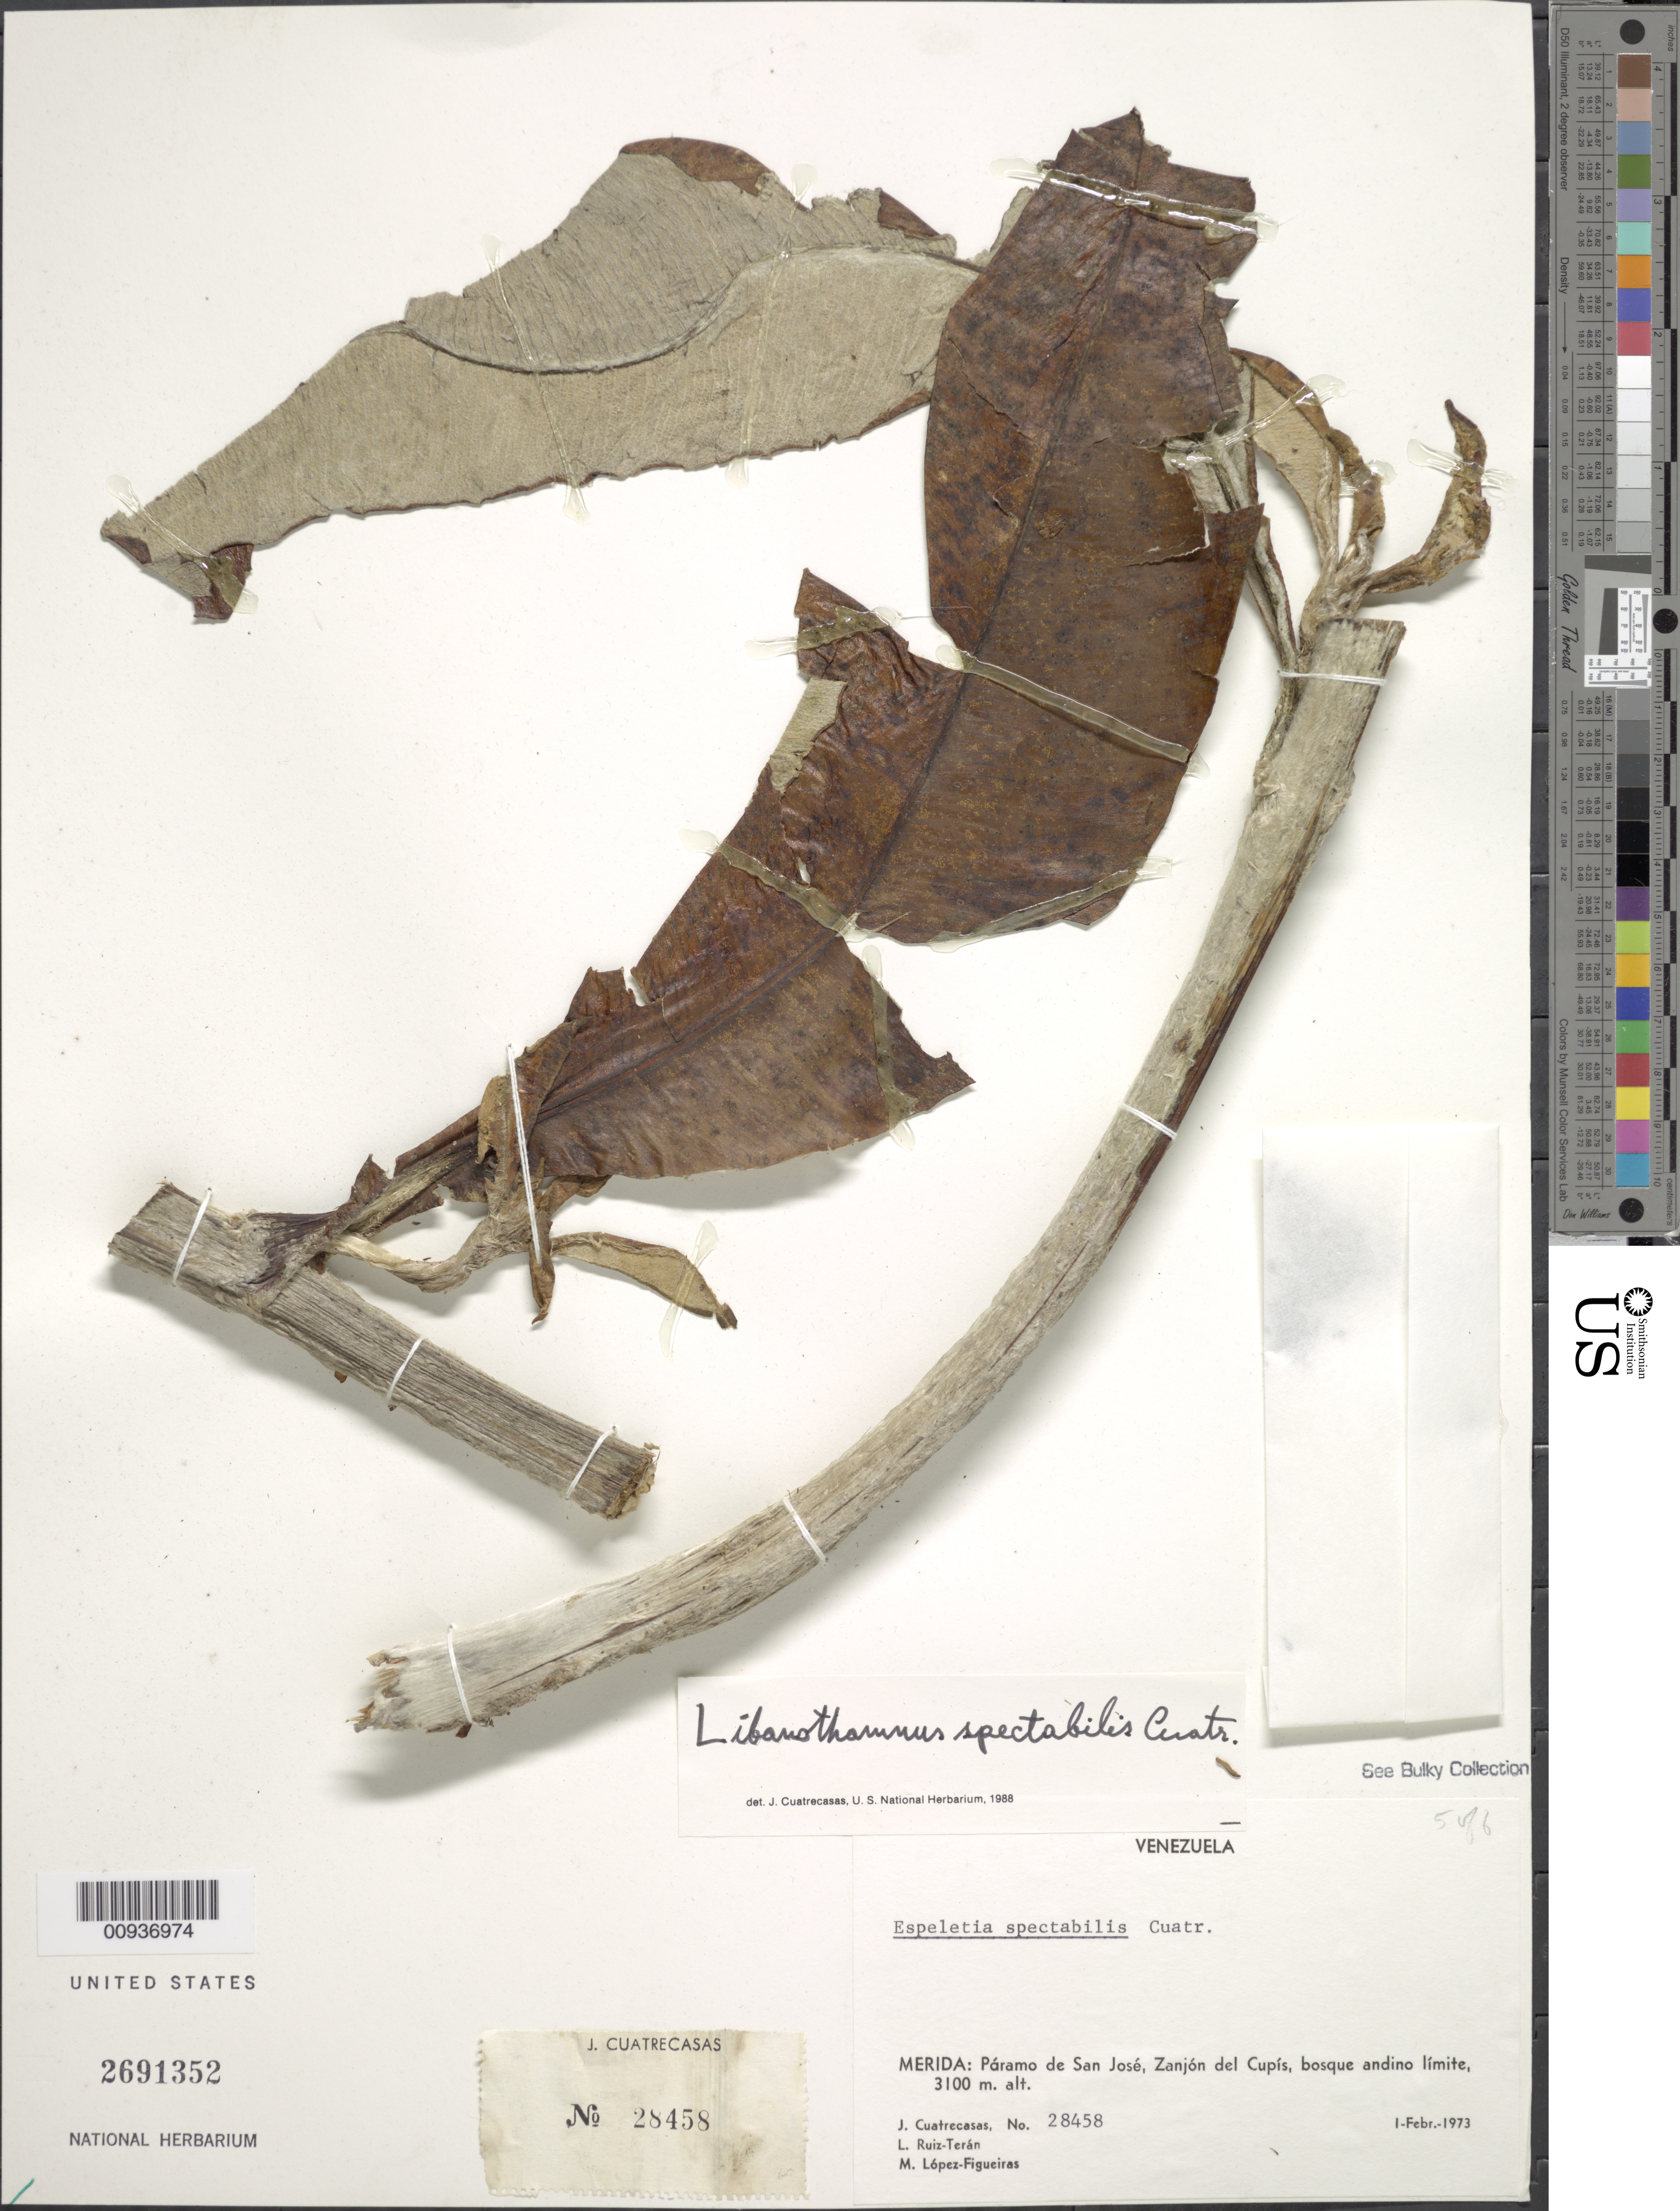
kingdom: Plantae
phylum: Tracheophyta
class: Magnoliopsida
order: Asterales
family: Asteraceae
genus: Libanothamnus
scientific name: Libanothamnus spectabilis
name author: (Cuatrec.) Cuatrec.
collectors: J. Cuatrecasas, L. E. Ruíz-Terán & M. López Figueiras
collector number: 28458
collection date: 1973-02-01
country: Venezuela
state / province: Mérida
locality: Páramo de San José. Zanjón del Cupís, bosque andino límite.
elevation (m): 3100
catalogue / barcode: US 2691352